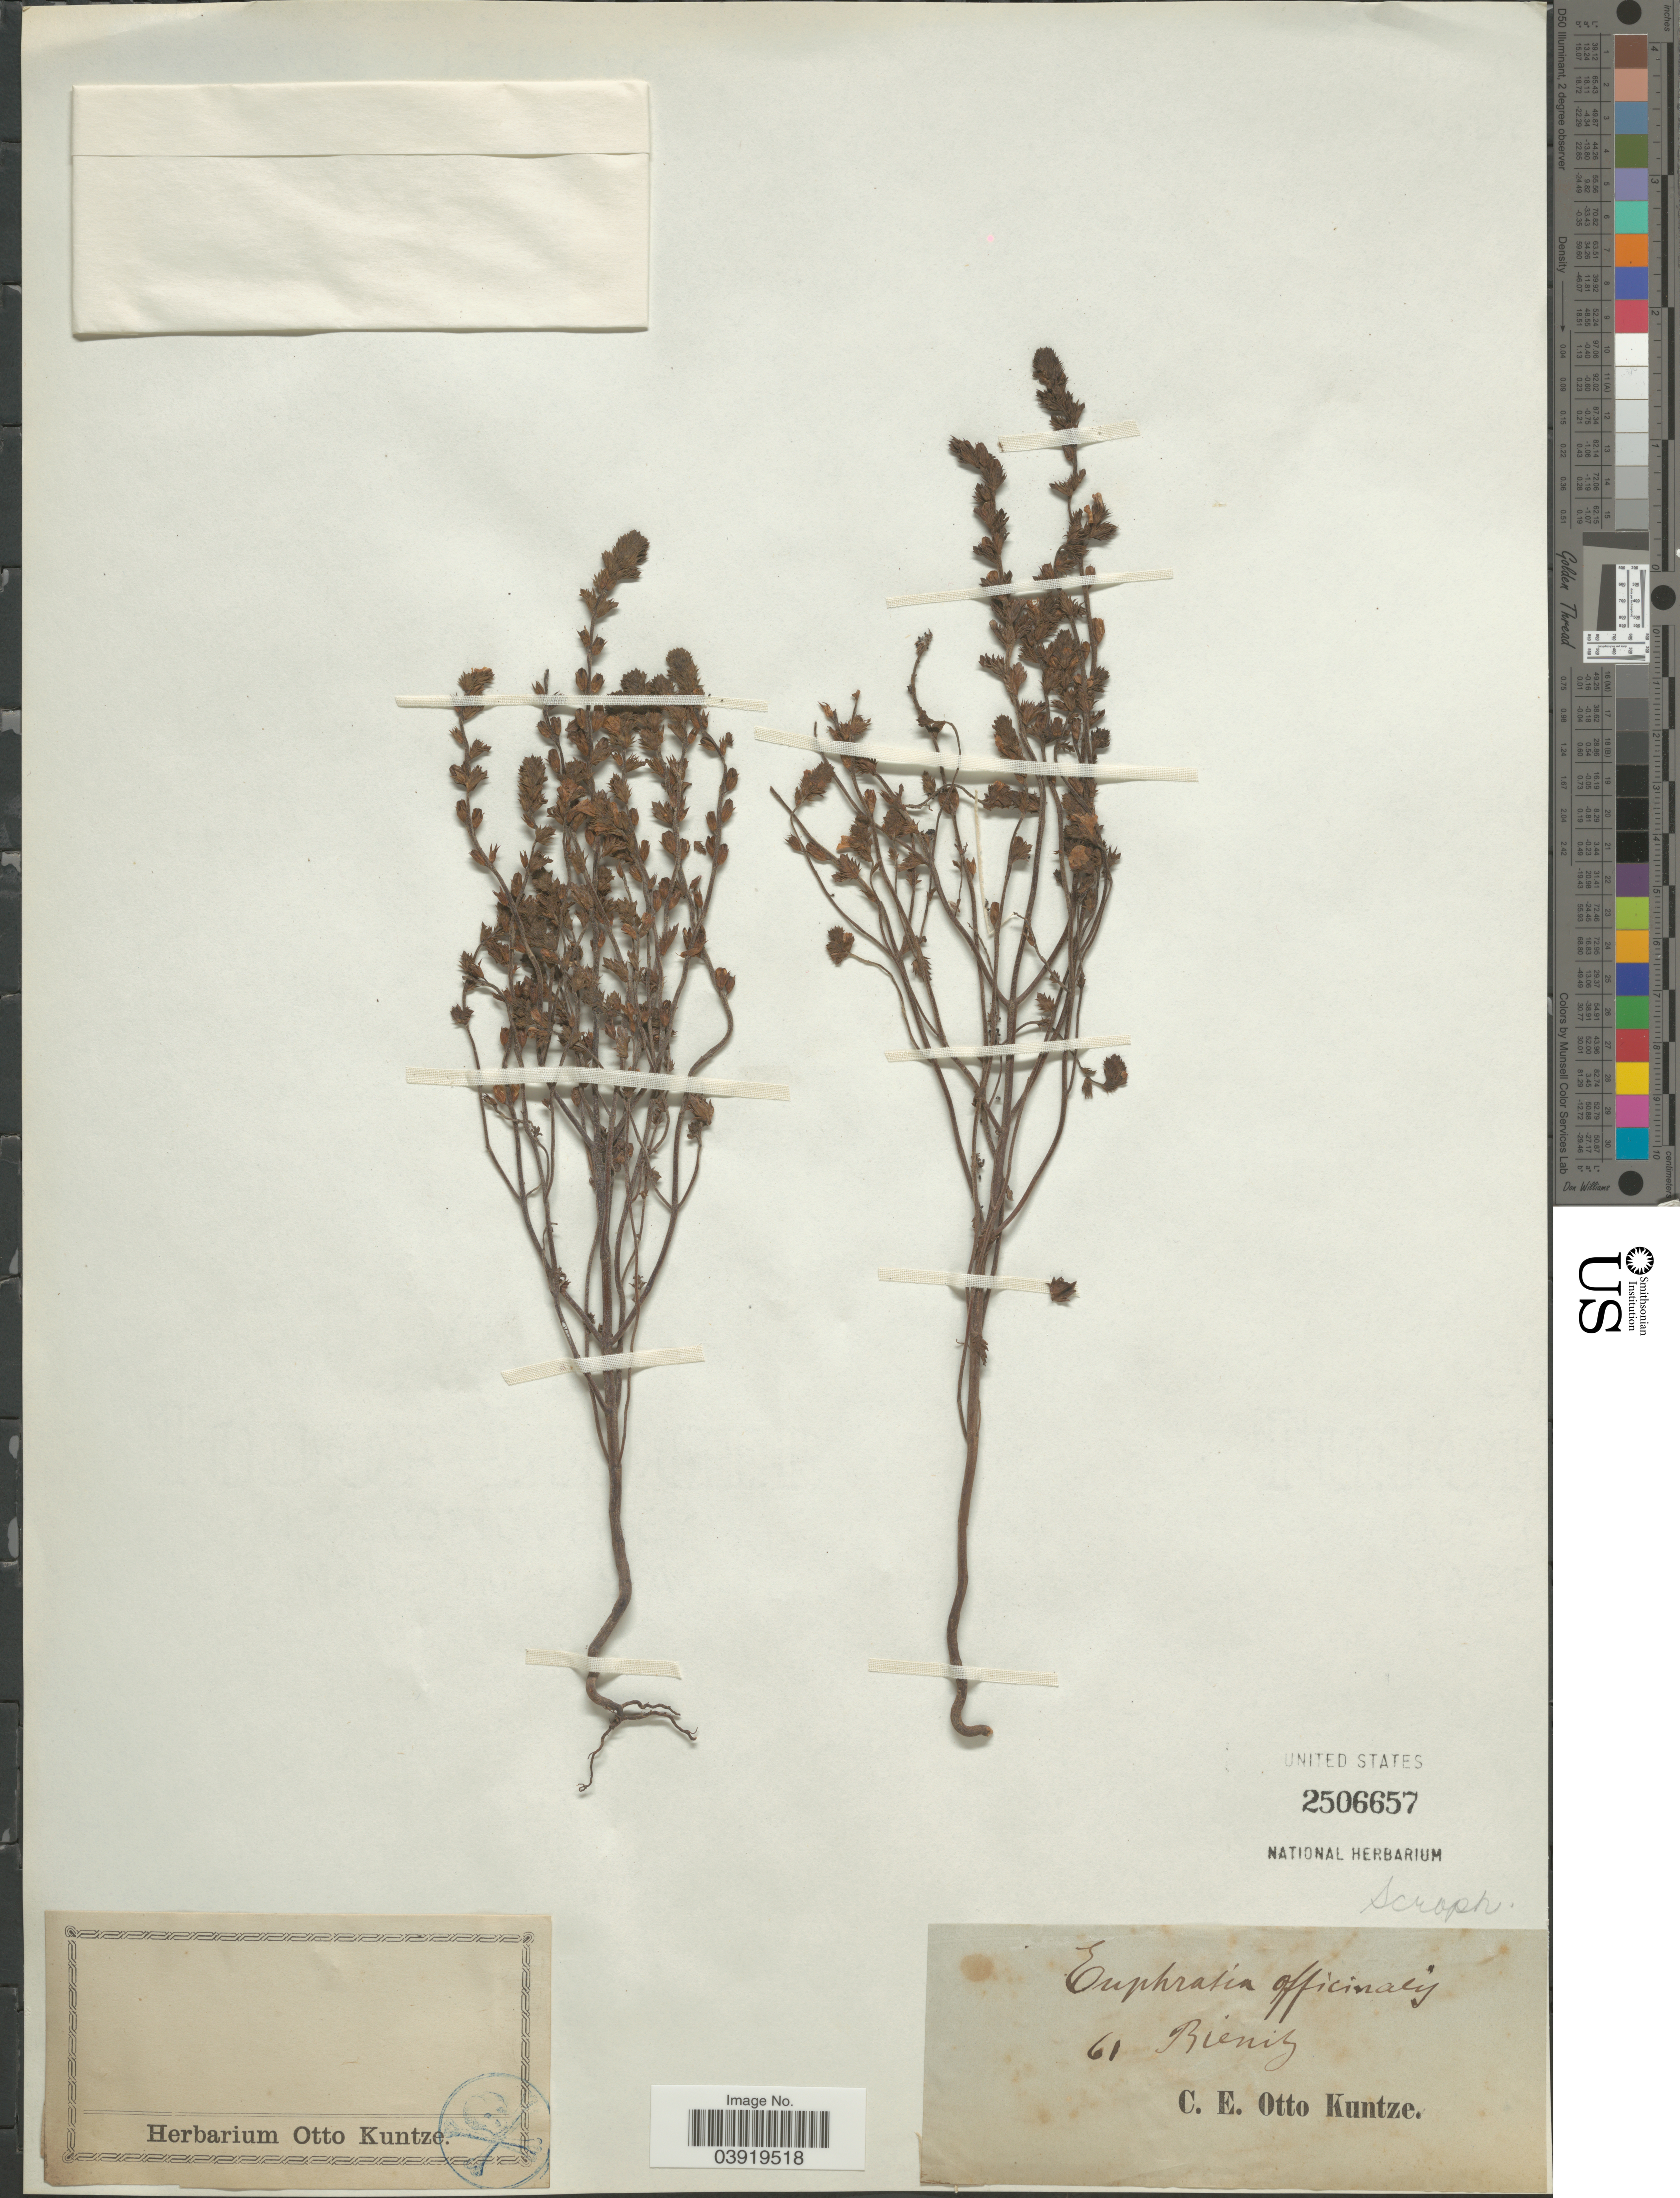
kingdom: Plantae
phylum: Tracheophyta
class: Magnoliopsida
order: Lamiales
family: Orobanchaceae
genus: Euphrasia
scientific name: Euphrasia officinalis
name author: L.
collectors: C.E.O. Kuntze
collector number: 61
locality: Rieniz.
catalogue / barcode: US 2506657